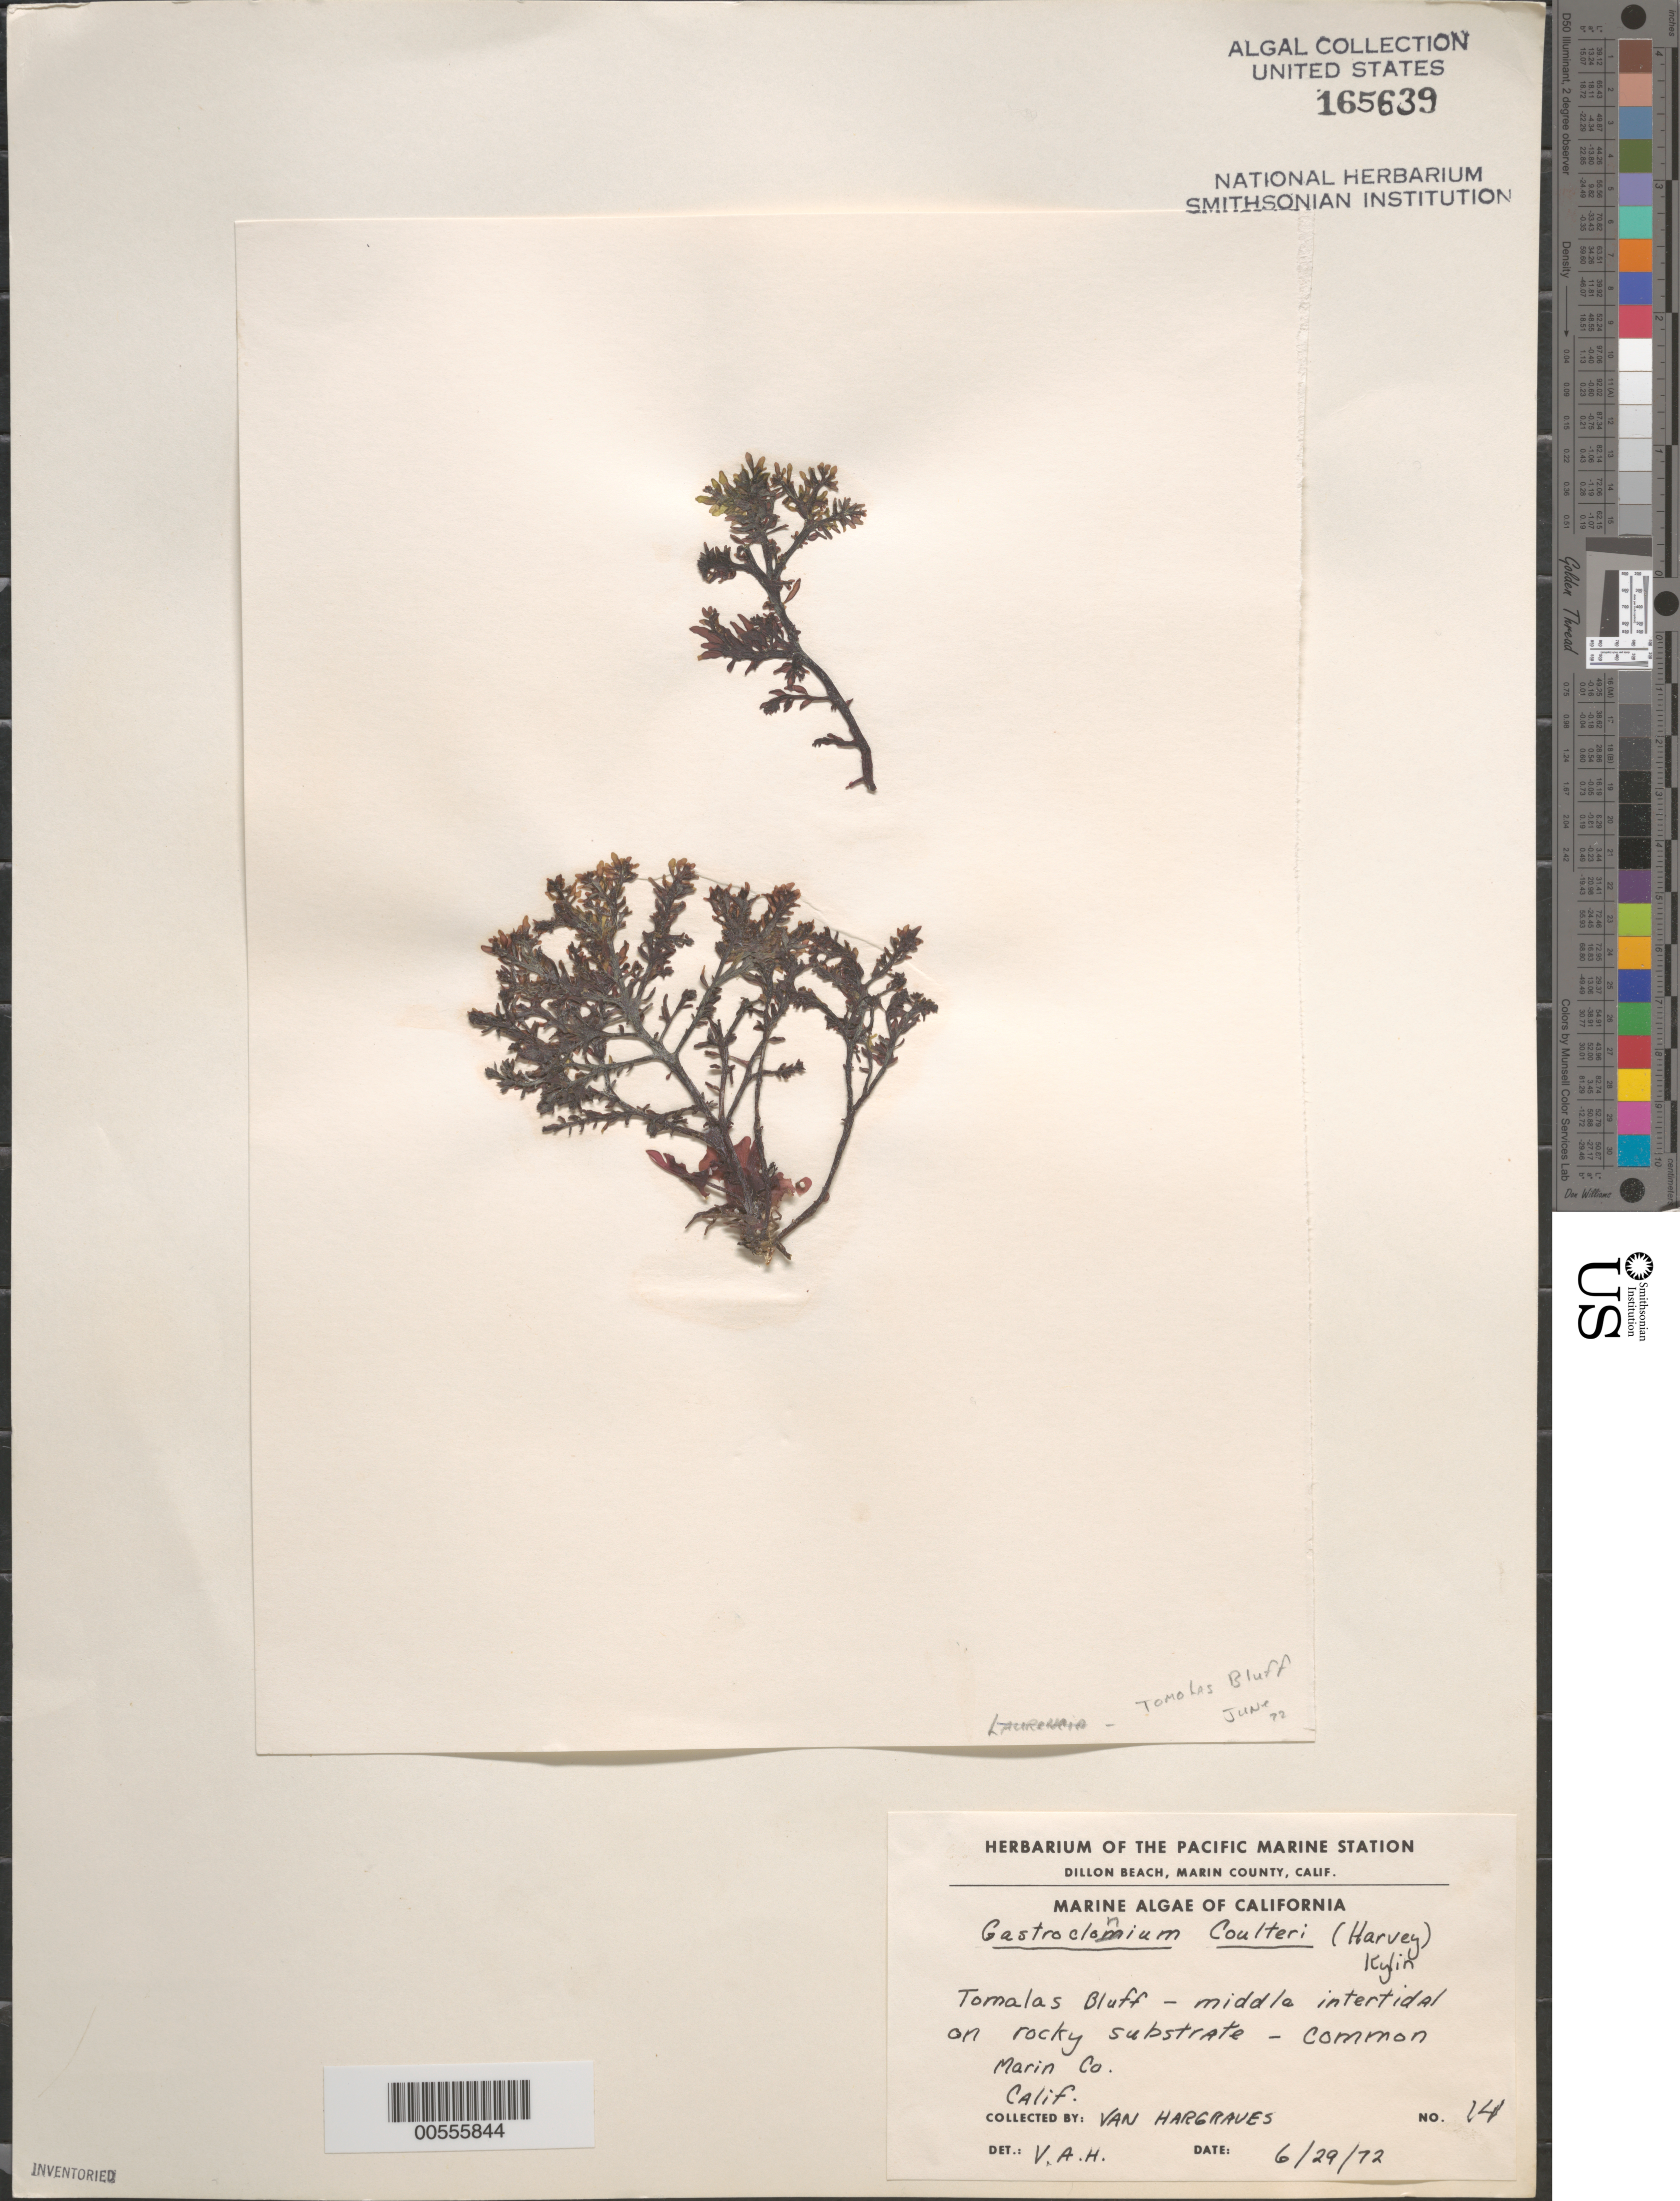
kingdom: Plantae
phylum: Rhodophyta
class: Florideophyceae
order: Rhodymeniales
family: Champiaceae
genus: Neogastroclonium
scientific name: Neogastroclonium subarticulatum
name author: (Turner) L. Le Gall et al.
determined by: Algae name updating Project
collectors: V. Hargraves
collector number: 14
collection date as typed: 29 Jun 1972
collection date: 1972-06-29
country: United States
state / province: California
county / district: Marin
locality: Tomales Bluff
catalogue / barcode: US 165639